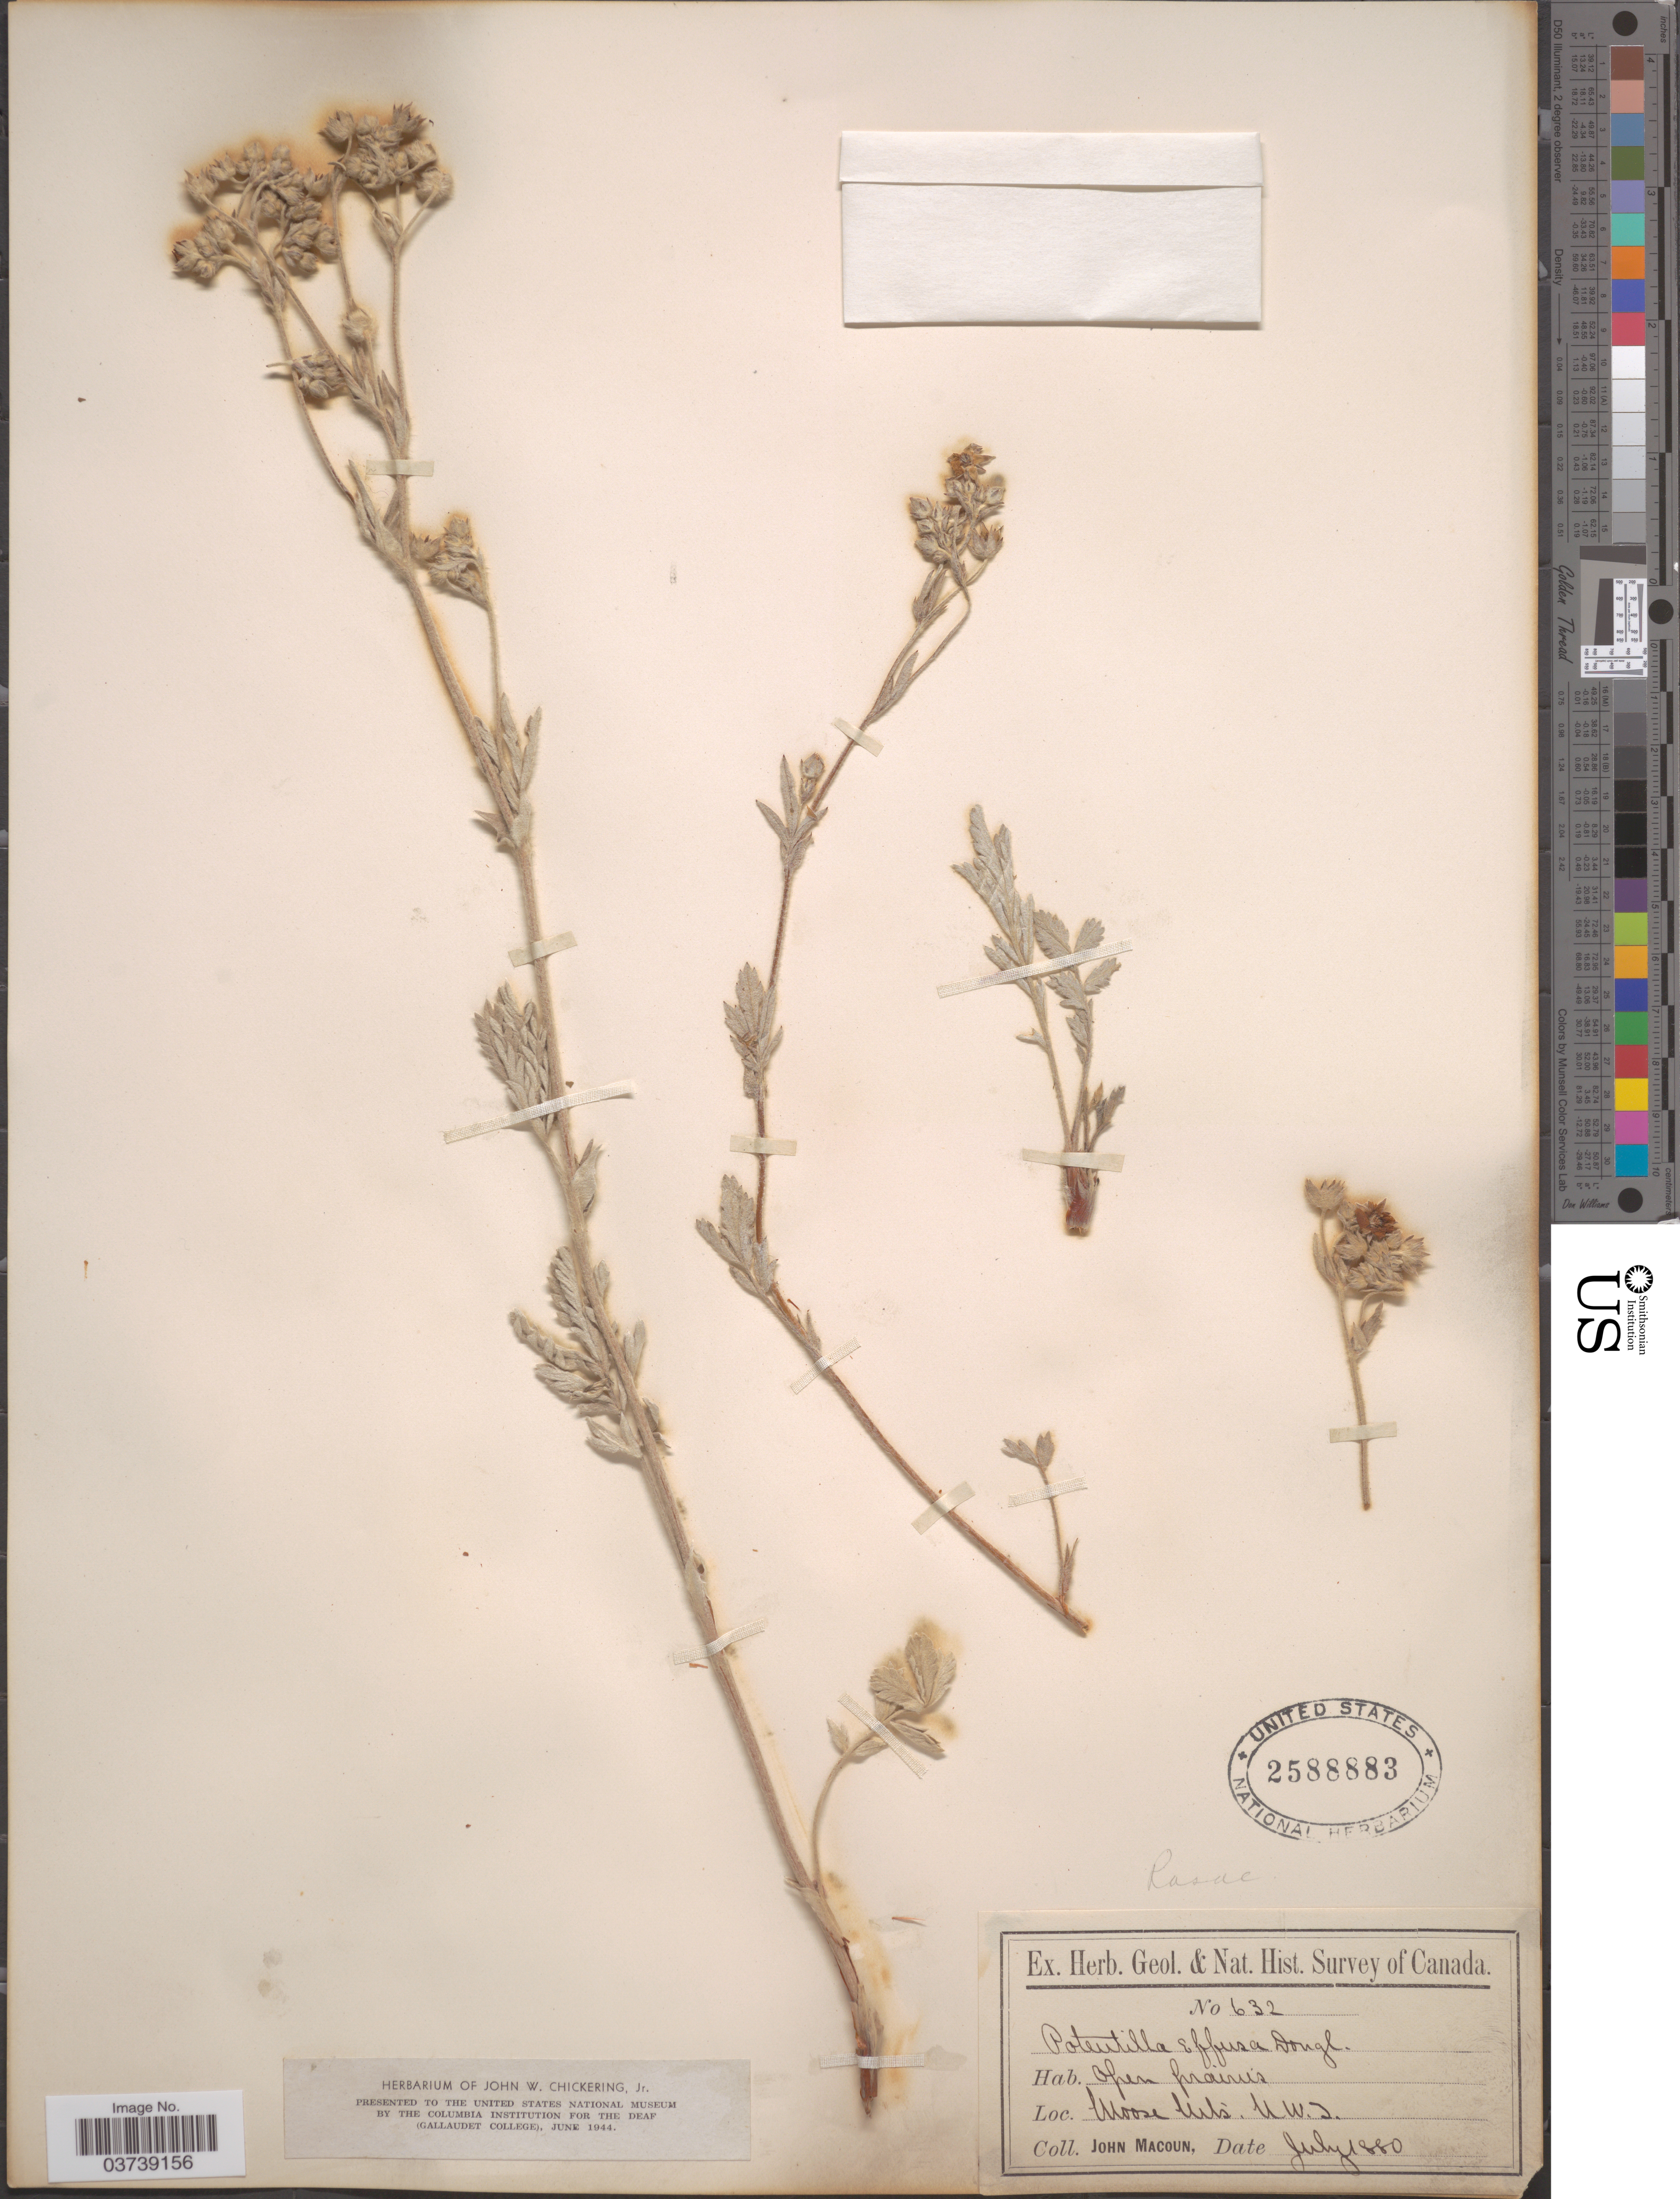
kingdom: Plantae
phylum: Tracheophyta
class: Magnoliopsida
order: Rosales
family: Rosaceae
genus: Potentilla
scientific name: Potentilla effusa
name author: Douglas ex Lehm.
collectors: J. Macoun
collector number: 632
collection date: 1880-07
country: Canada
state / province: Northwest Territories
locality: Moose Mts.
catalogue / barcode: US 2588883